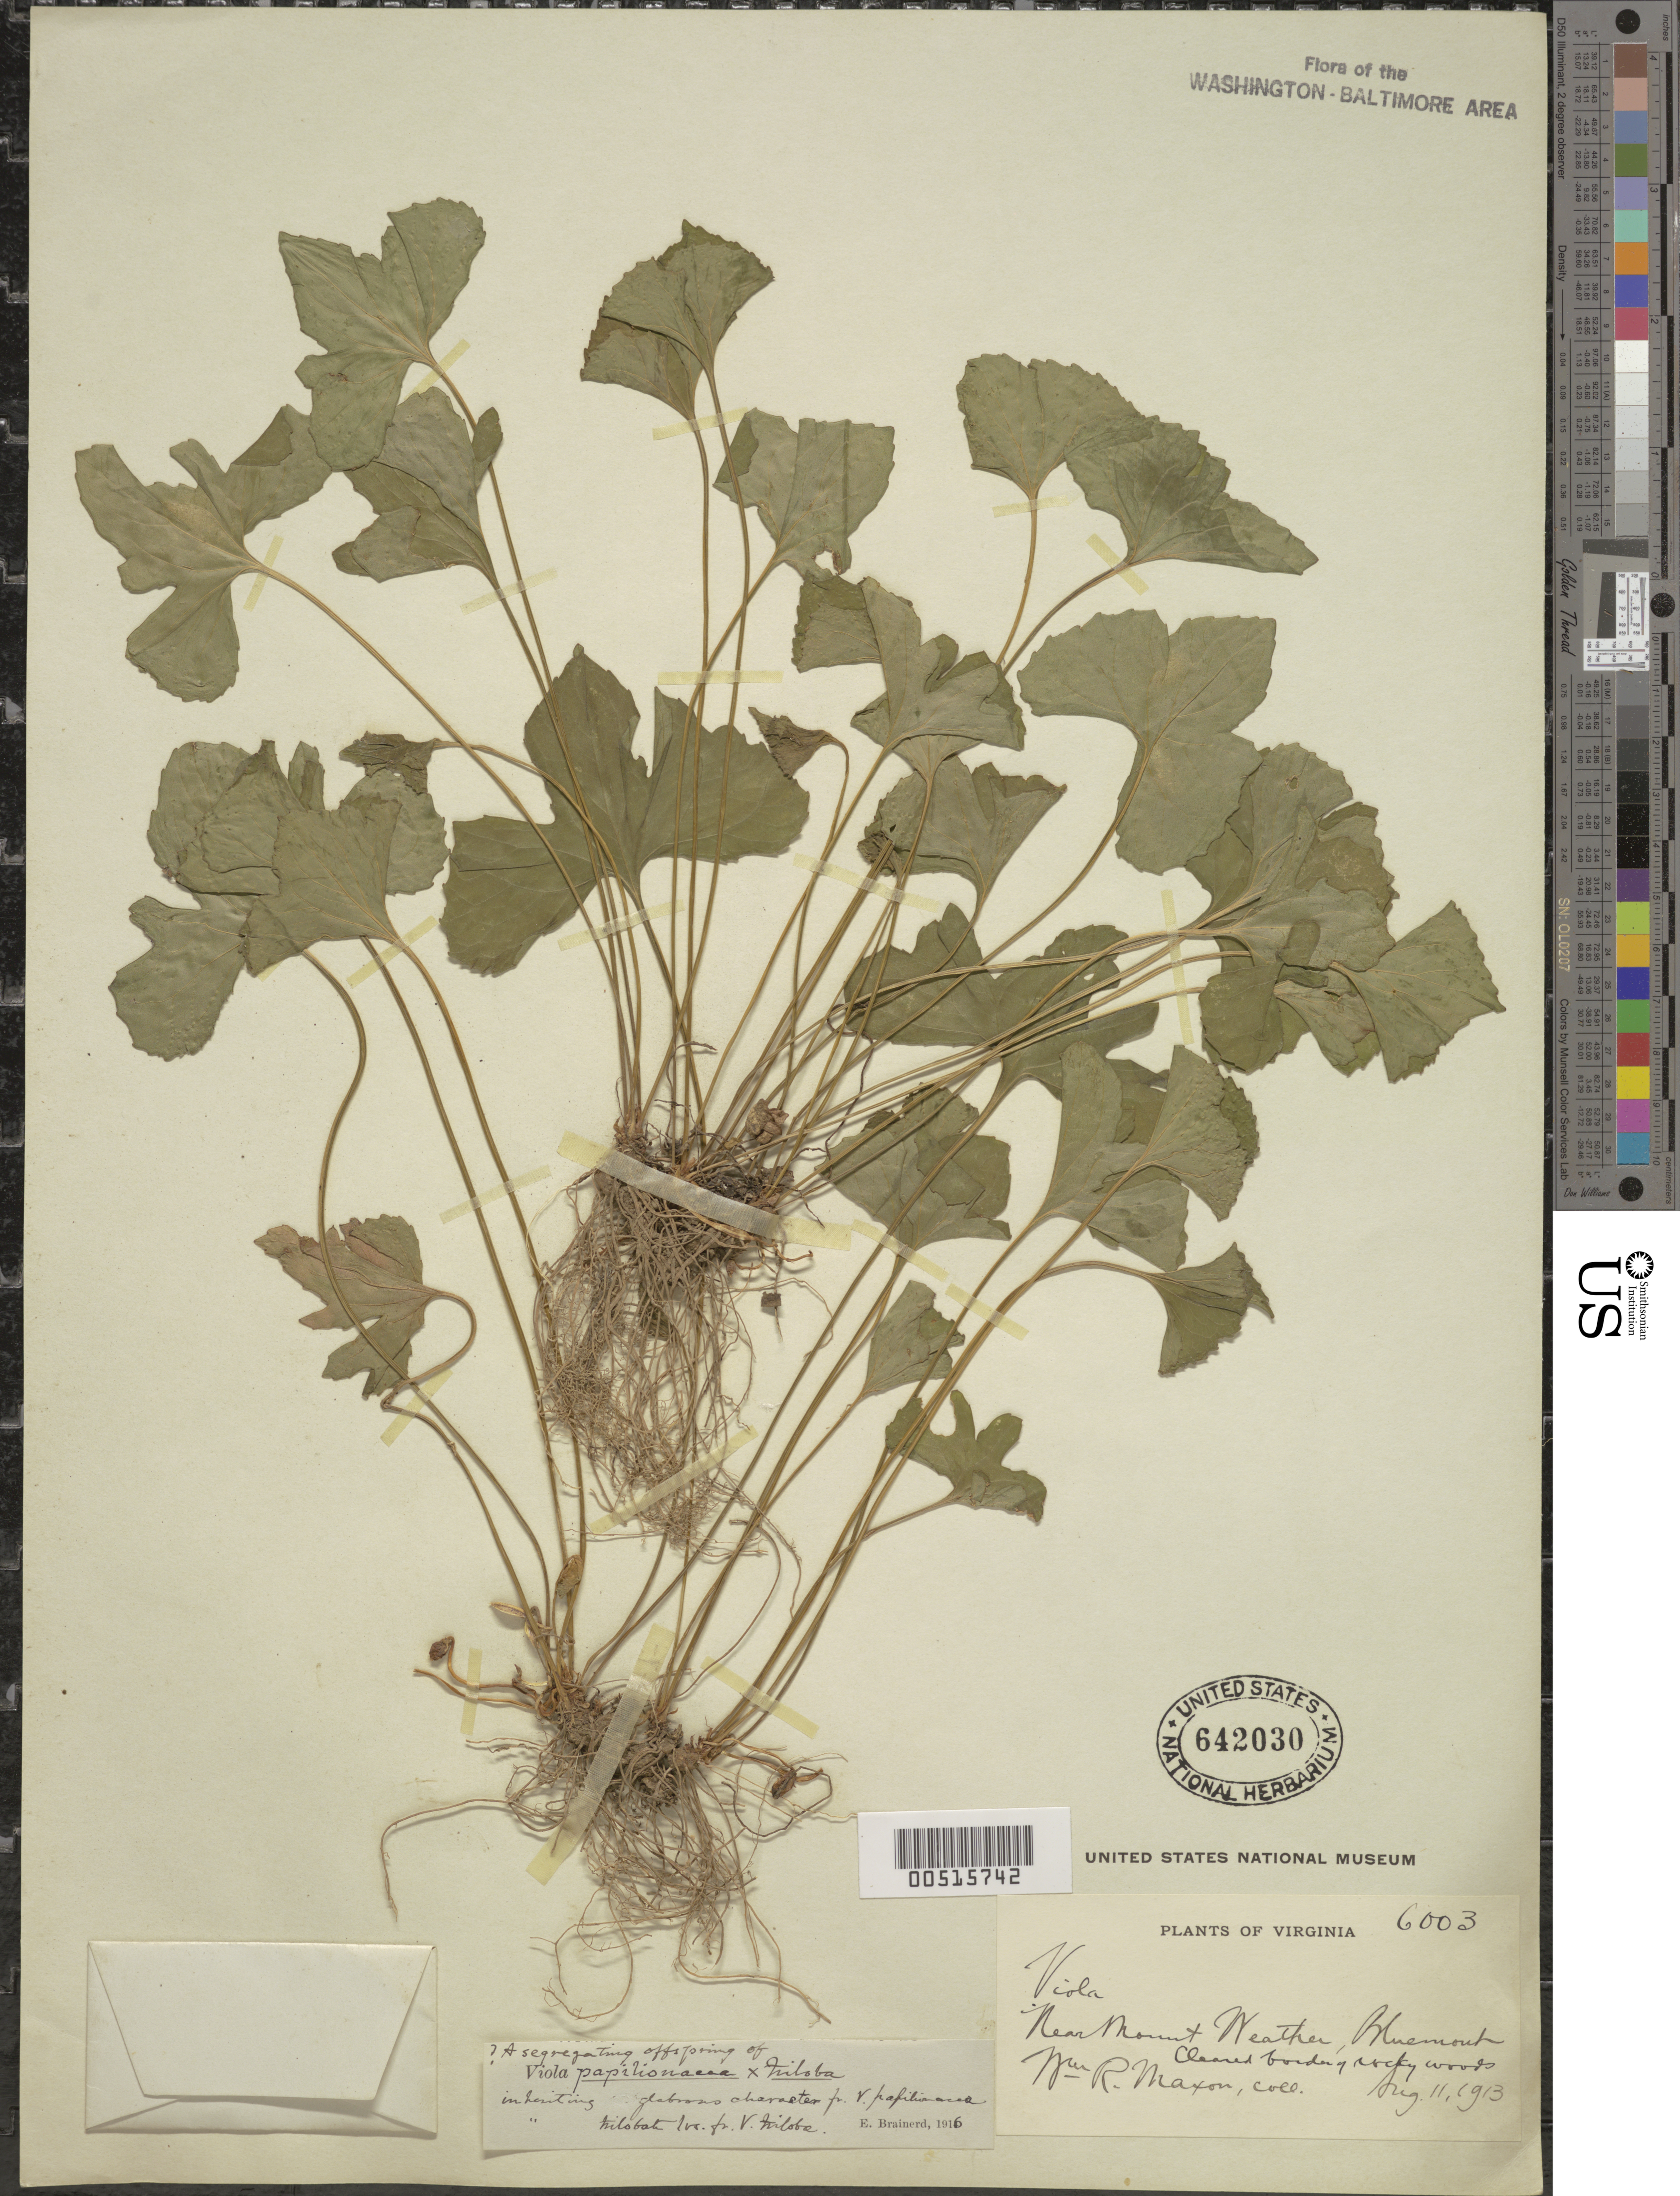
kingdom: Plantae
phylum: Tracheophyta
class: Magnoliopsida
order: Malpighiales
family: Violaceae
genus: Viola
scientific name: Viola sororia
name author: Willd.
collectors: W. R. Maxon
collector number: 6003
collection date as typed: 11 Aug 1913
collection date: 1913-08-11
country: United States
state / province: Virginia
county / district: Loudoun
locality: Bluemont, near Mount Weather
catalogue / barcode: US 642030